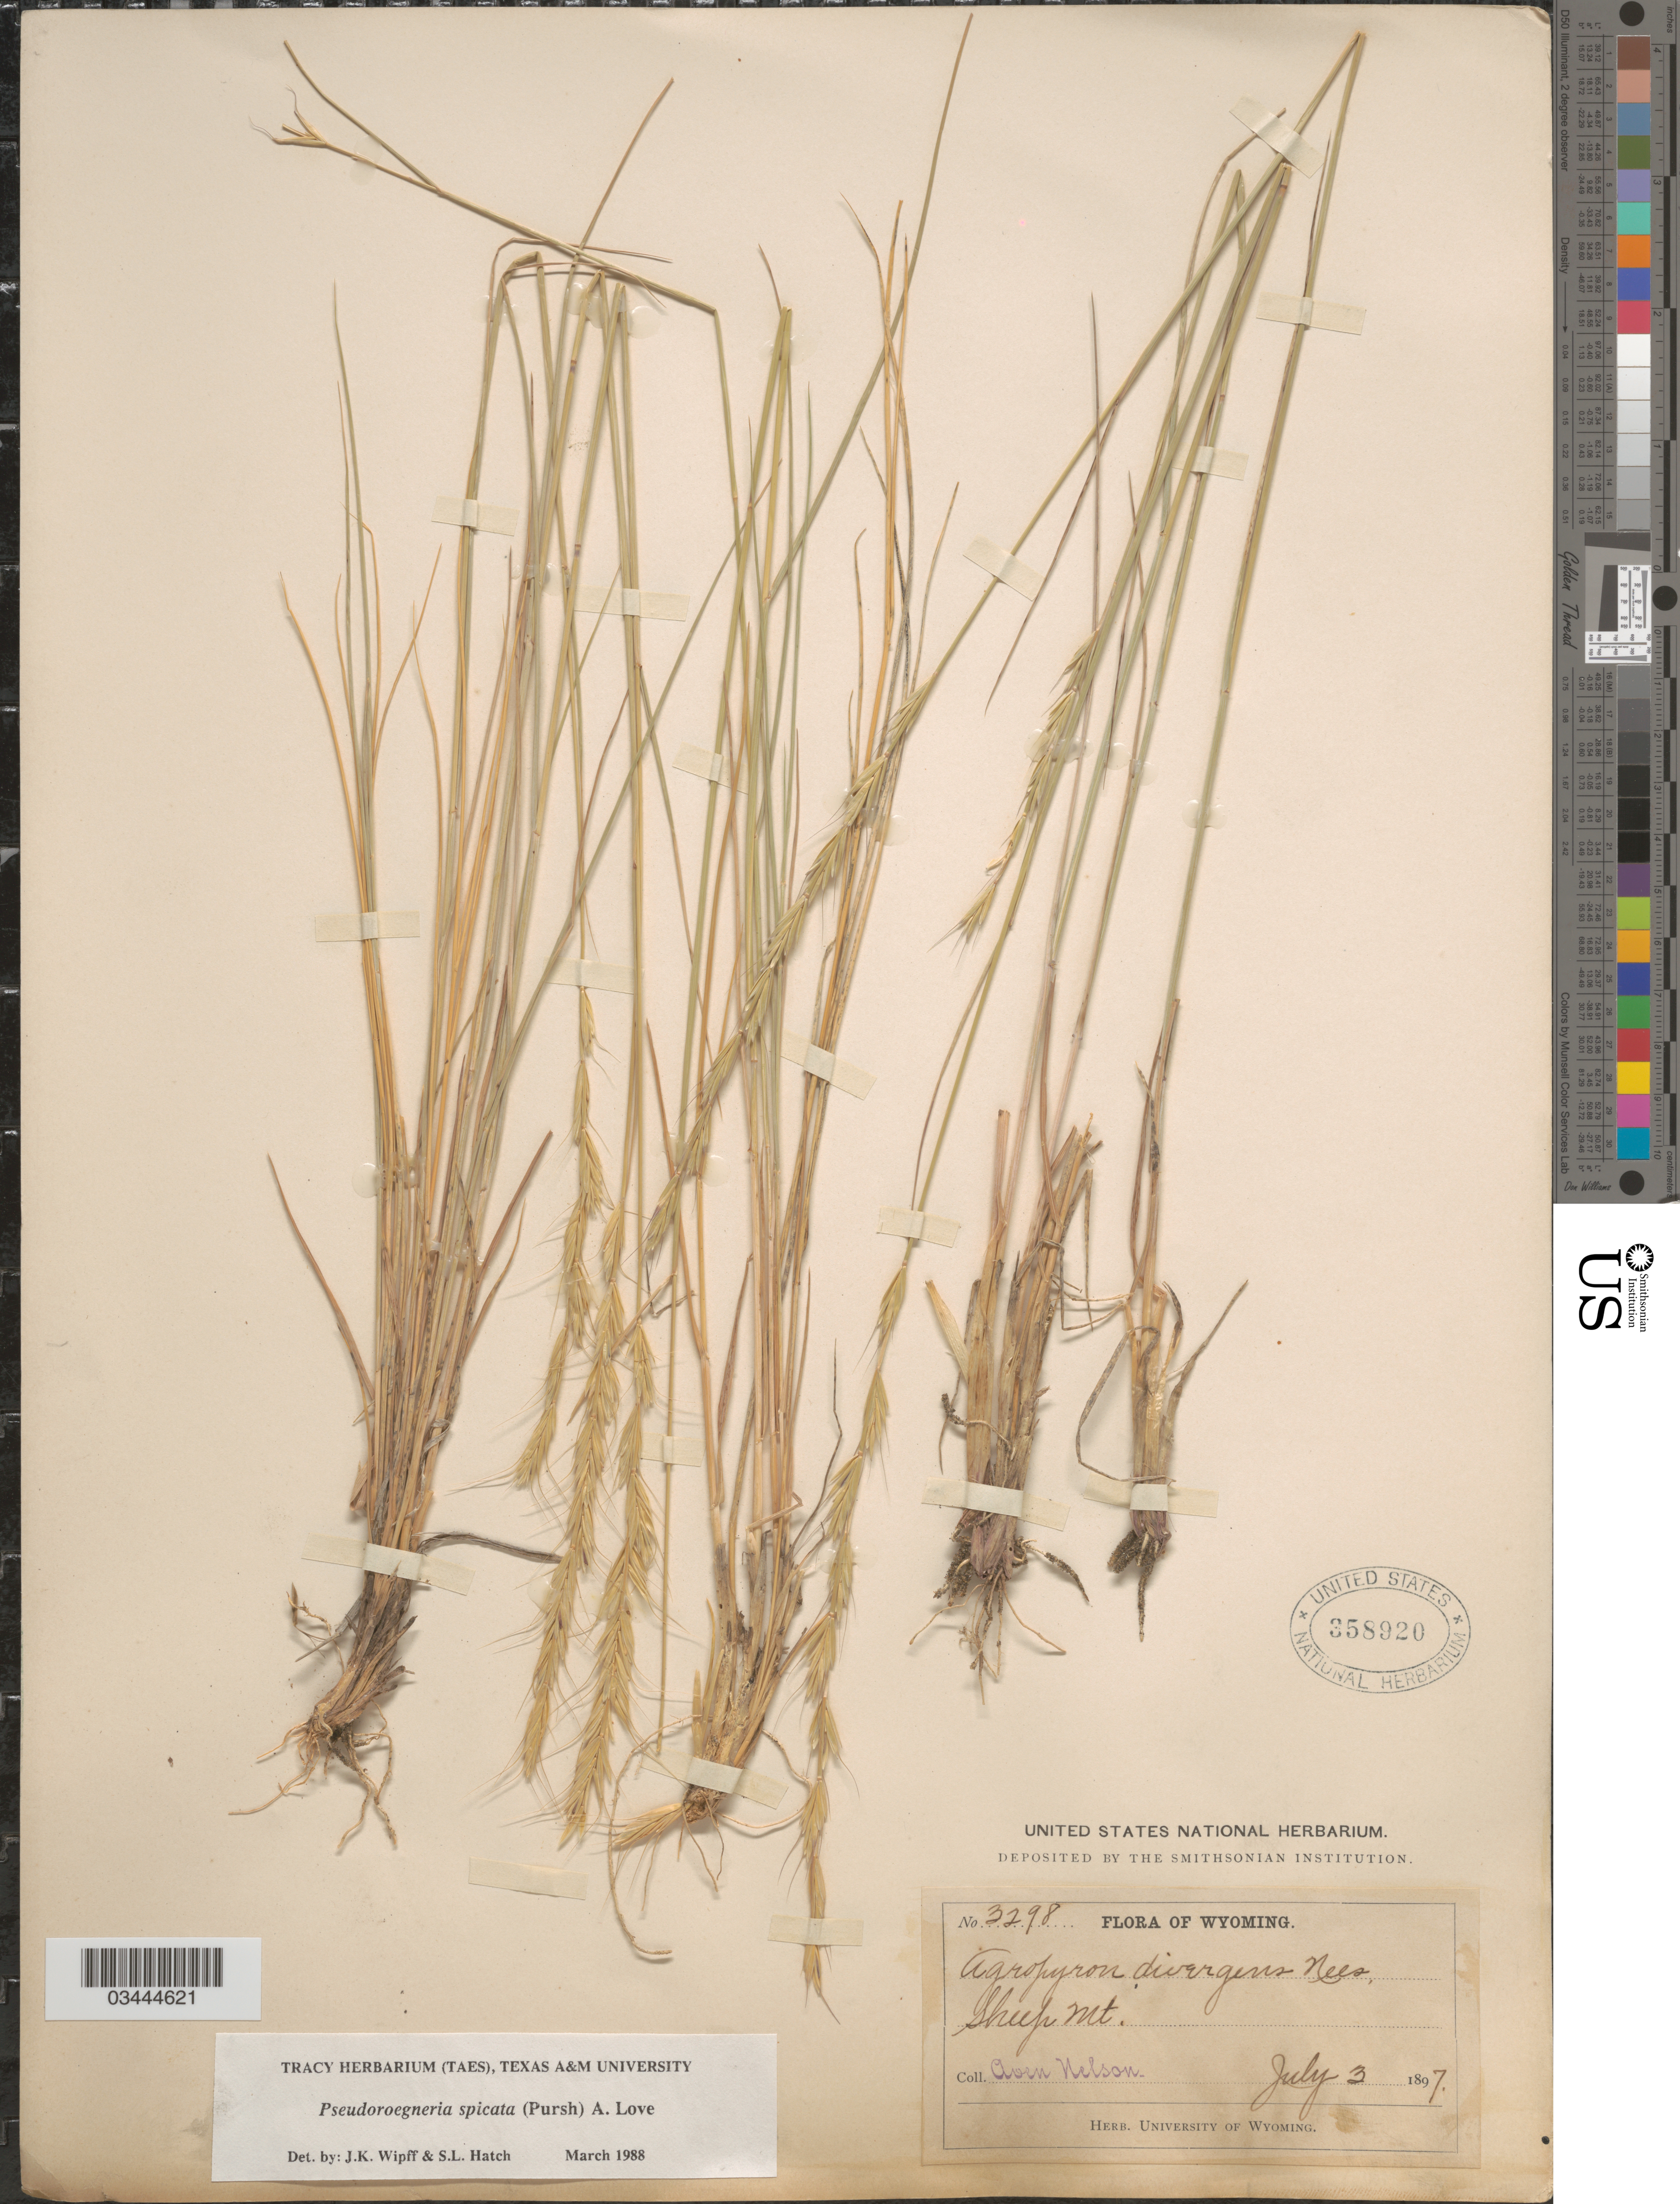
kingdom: Plantae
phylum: Tracheophyta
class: Liliopsida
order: Poales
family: Poaceae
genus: Pseudoroegneria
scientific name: Pseudoroegneria spicata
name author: (Pursh) Á. Löve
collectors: A. Nelson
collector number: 3298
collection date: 1897-07-03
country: United States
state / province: Wyoming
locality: Sheep Mt.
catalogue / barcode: US 358920